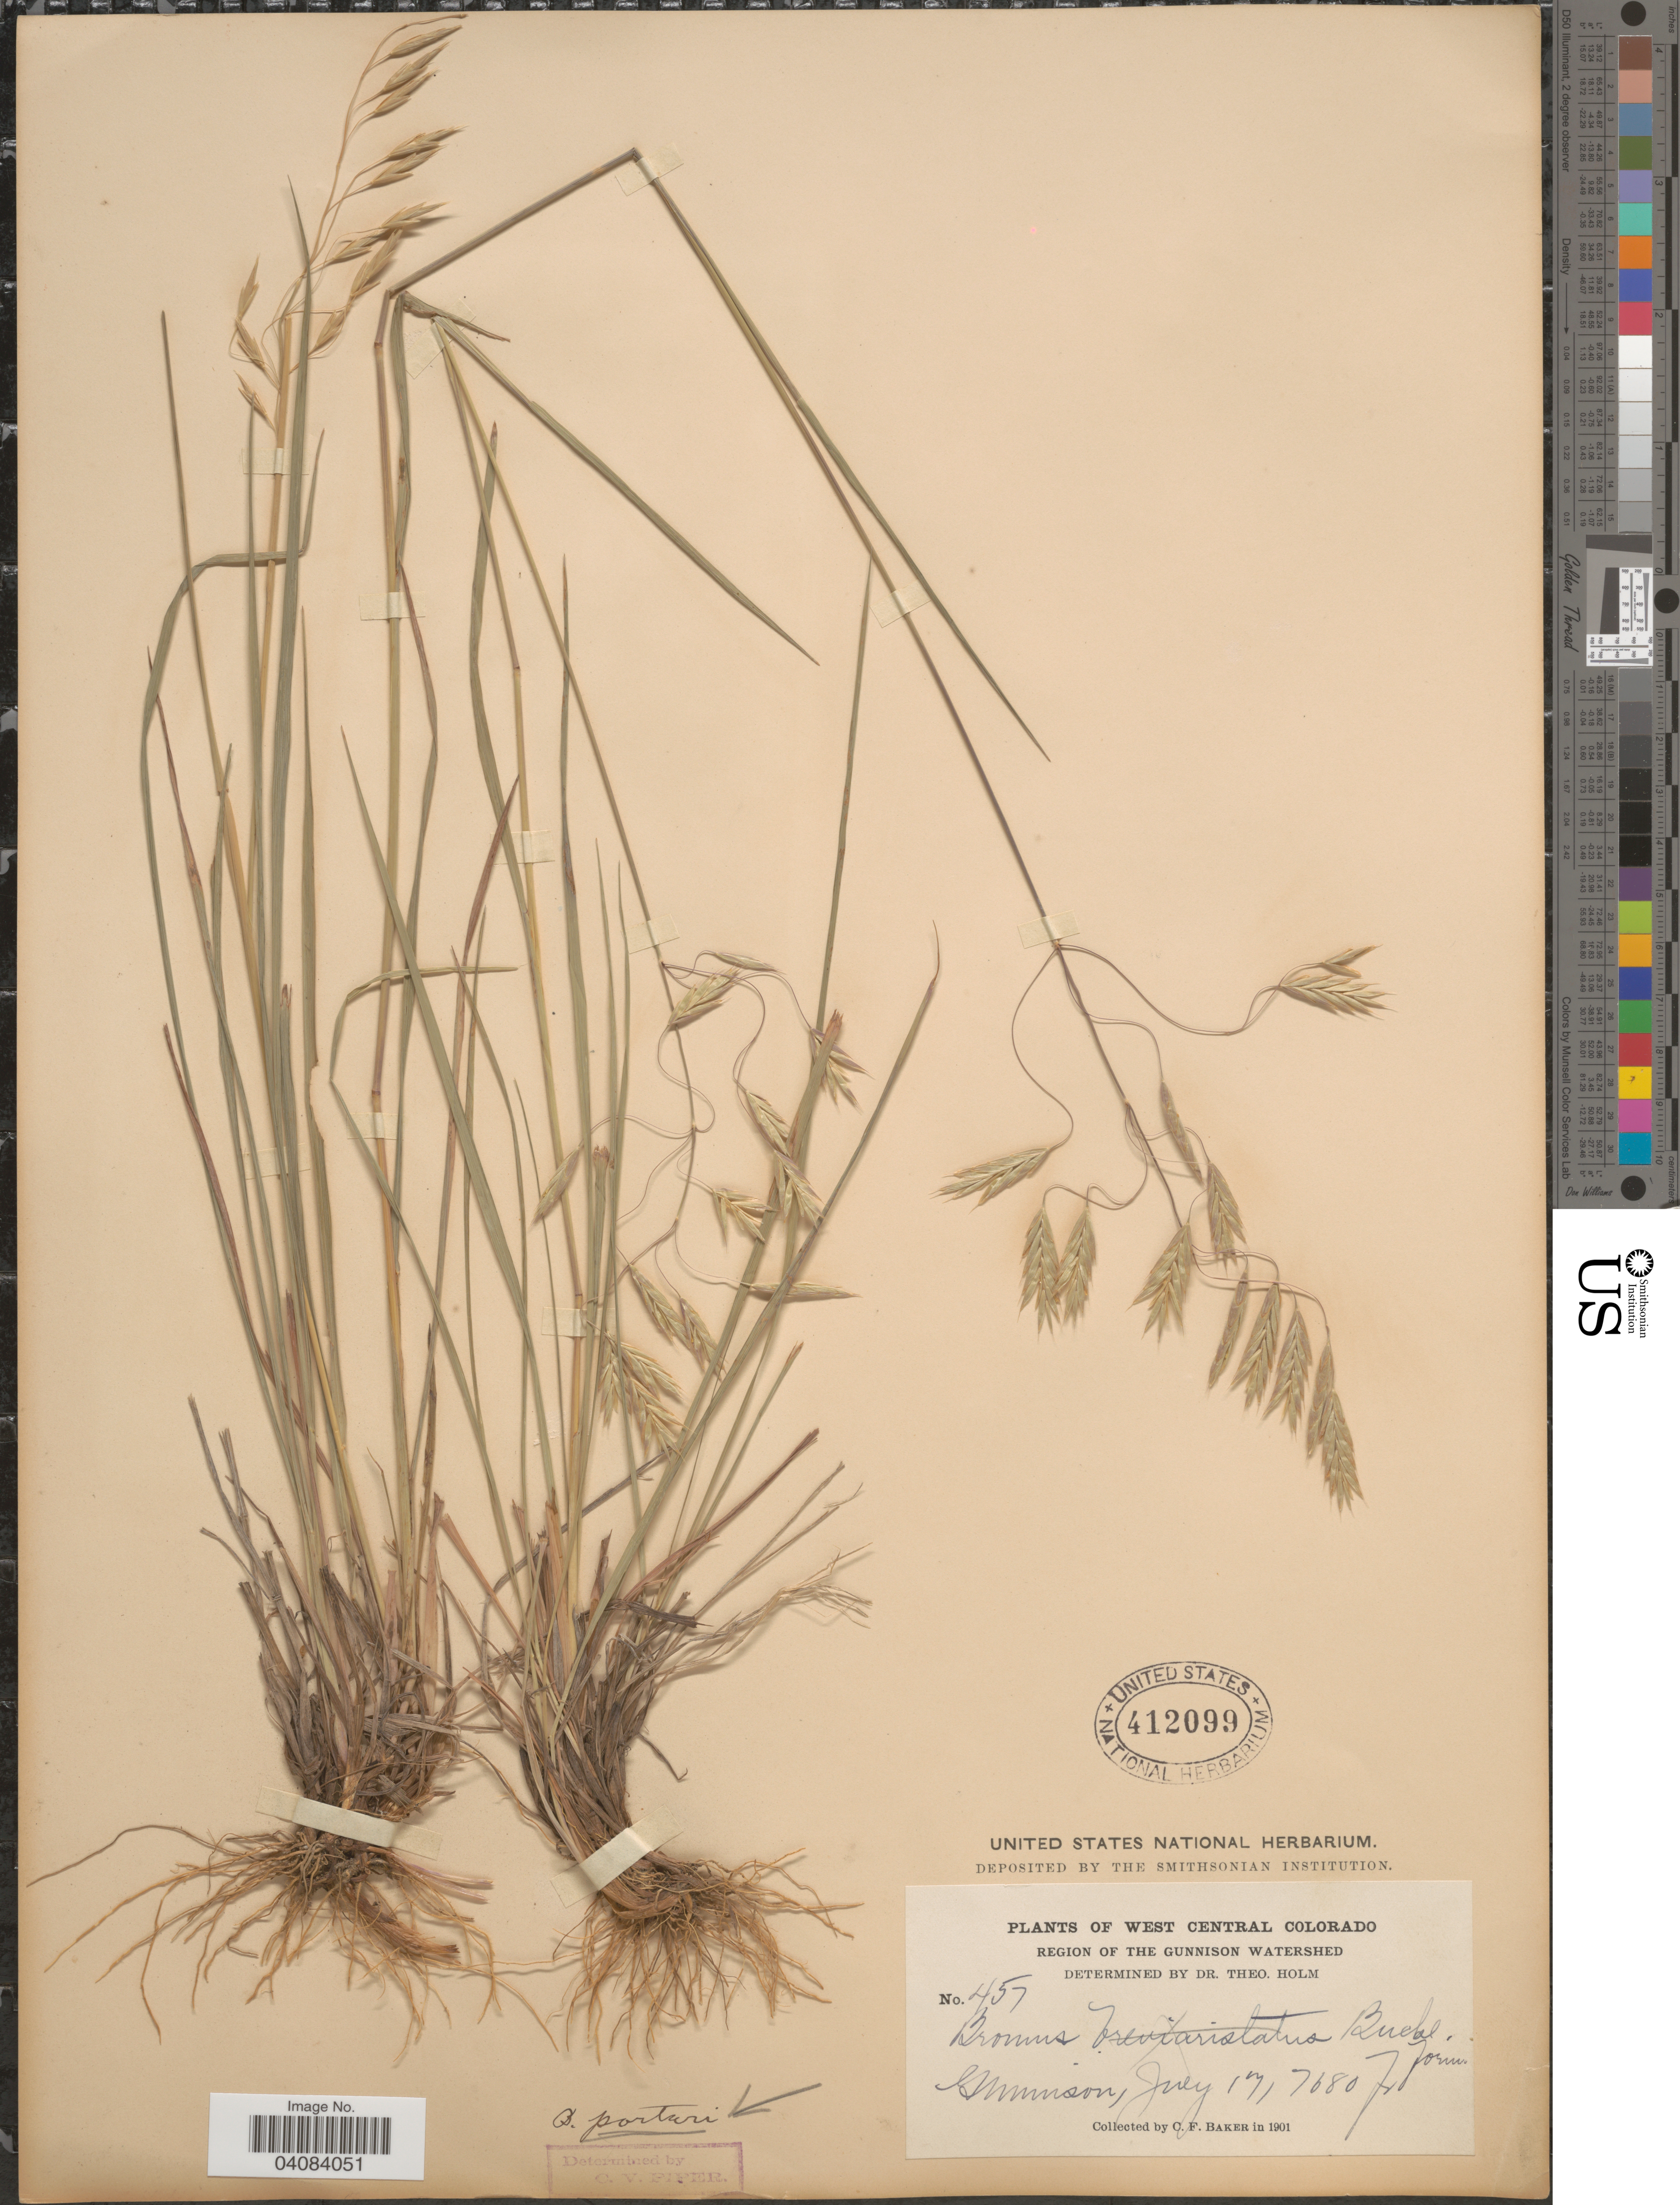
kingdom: Plantae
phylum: Tracheophyta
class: Liliopsida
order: Poales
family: Poaceae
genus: Bromus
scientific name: Bromus porteri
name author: (J.M. Coult.) Nash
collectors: C. F. Baker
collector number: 457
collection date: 1901-07-17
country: United States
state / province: Colorado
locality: West Central Colorado. Region of the Gunnison Watershed. Gunnison.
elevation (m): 2341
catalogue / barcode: US 412099